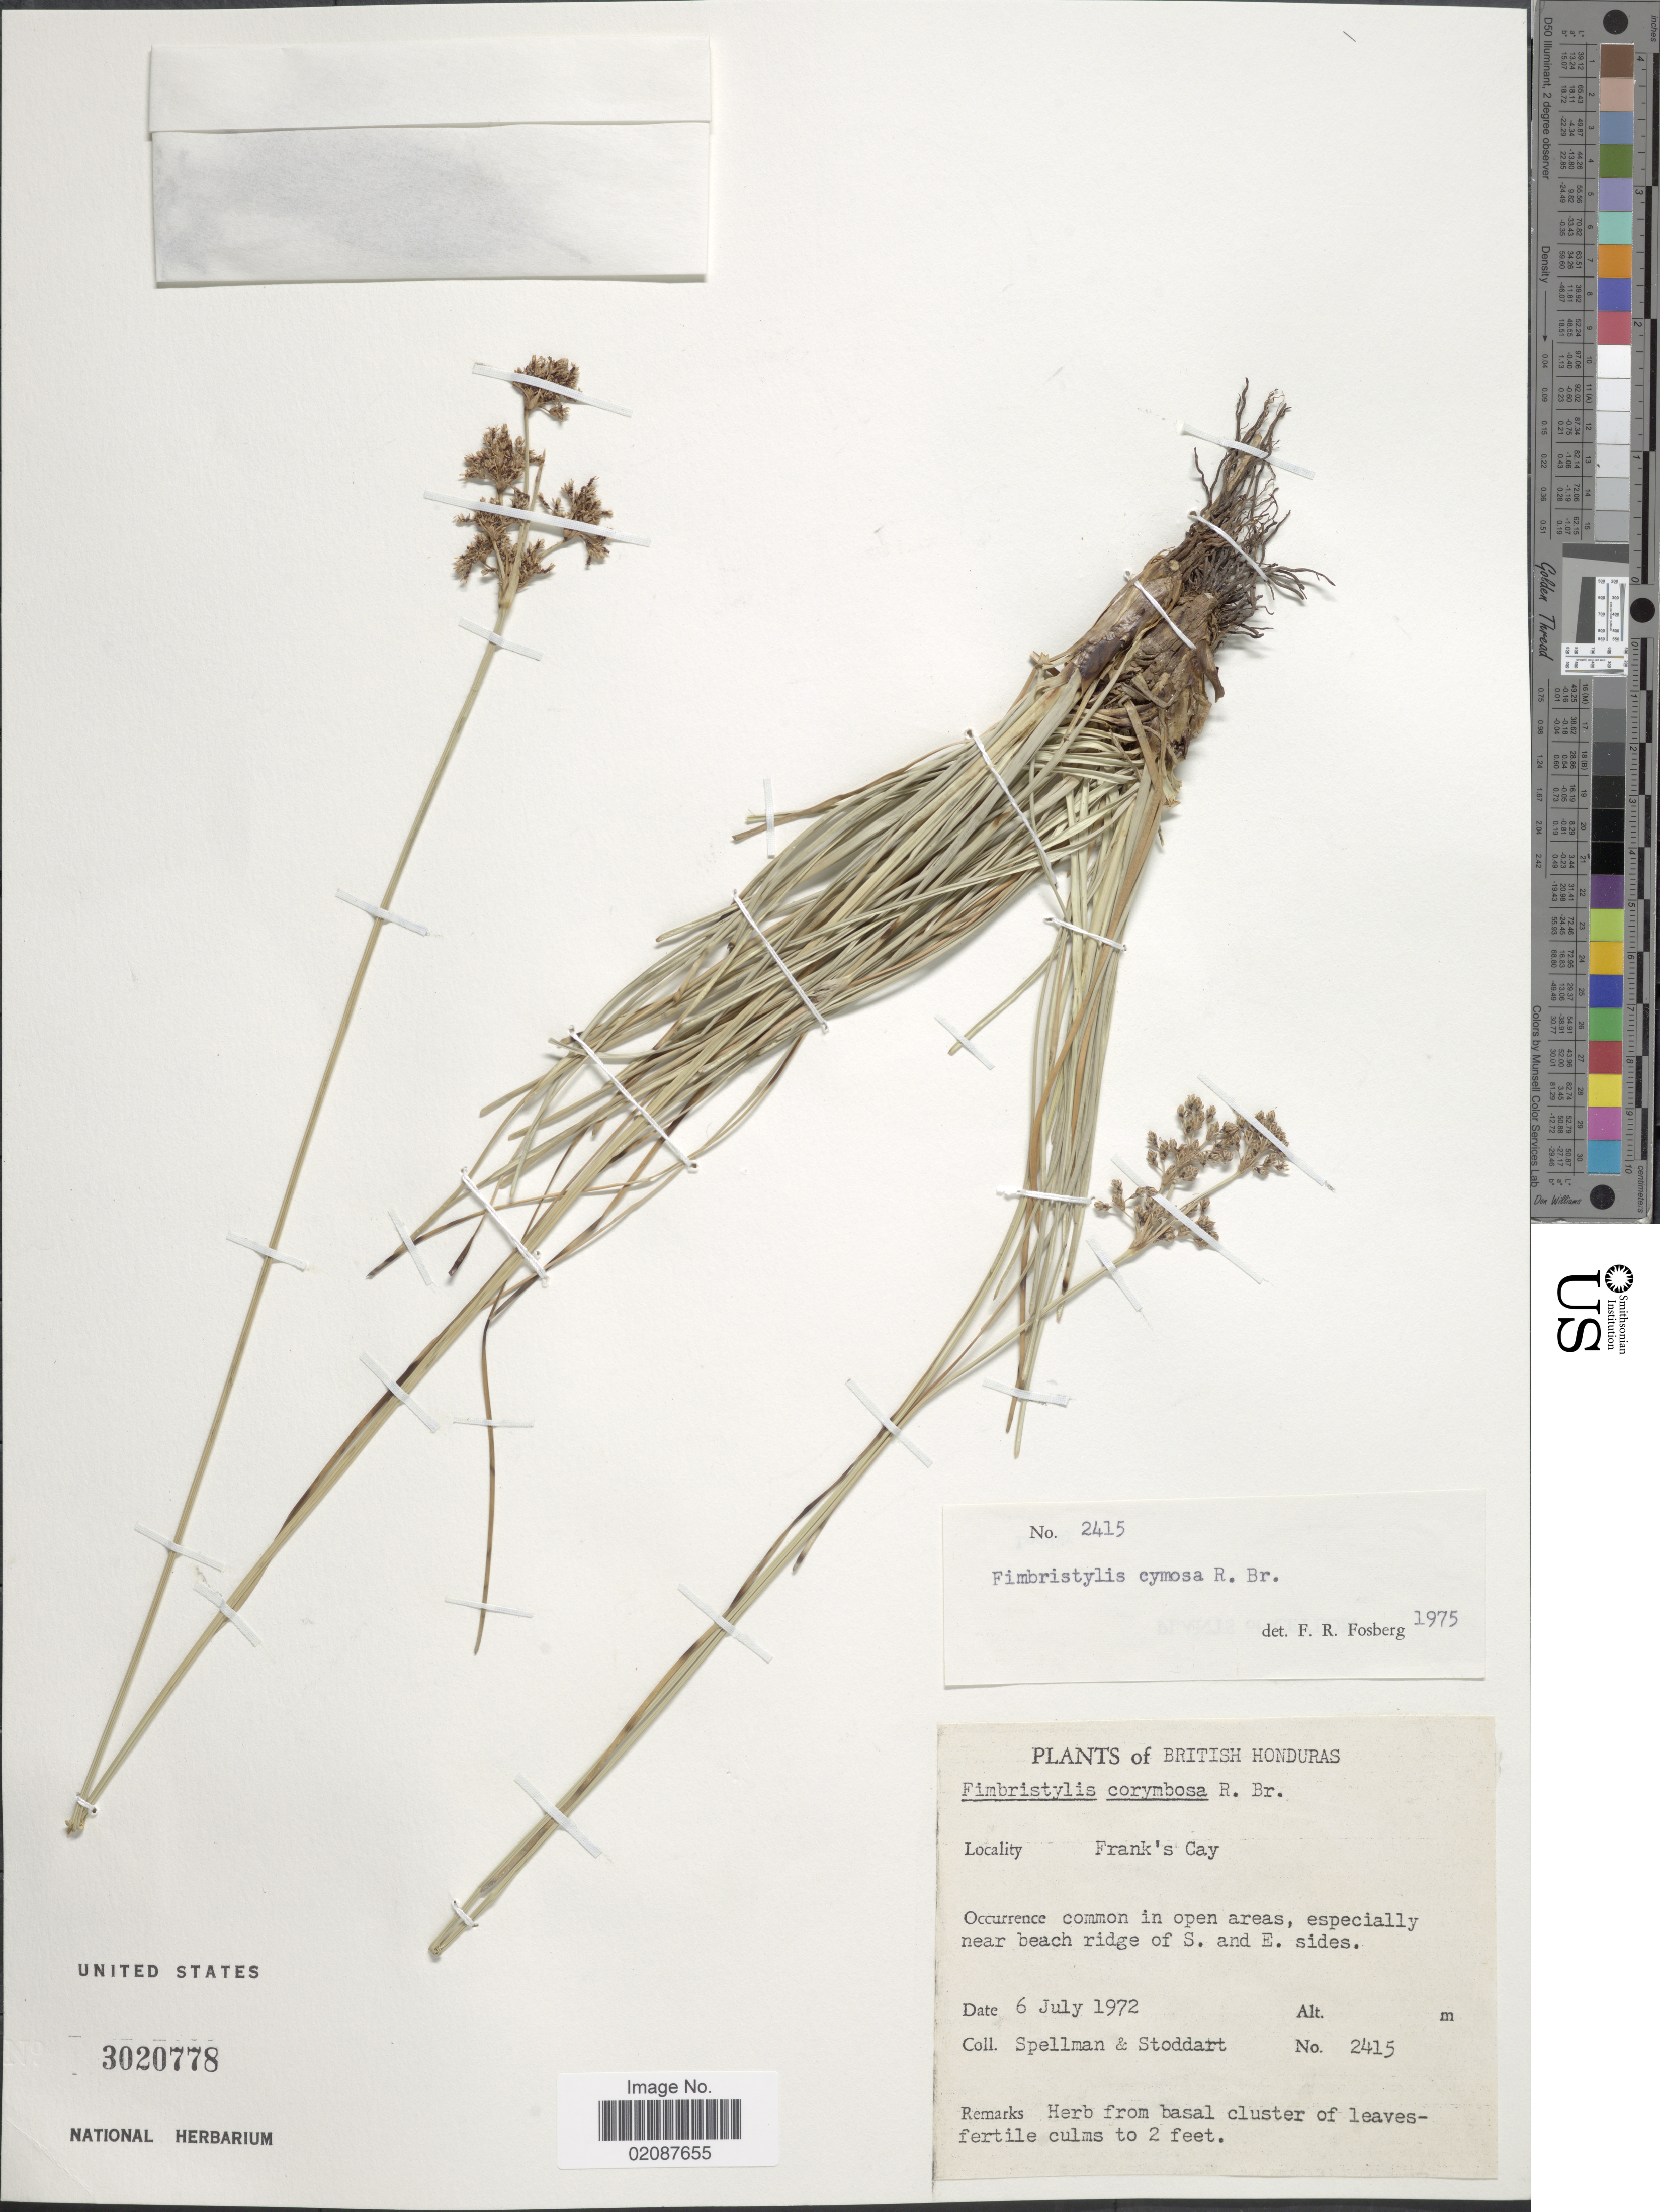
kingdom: Plantae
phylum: Tracheophyta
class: Liliopsida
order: Poales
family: Cyperaceae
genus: Fimbristylis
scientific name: Fimbristylis cymosa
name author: R. Br.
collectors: Spellman, -- & -. Stoddart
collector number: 2415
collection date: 1972-07-06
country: Belize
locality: British Honduras, Frank's Cay, common in open areas, especially near beach ridge of S. and E. sides.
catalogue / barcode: US 3020778